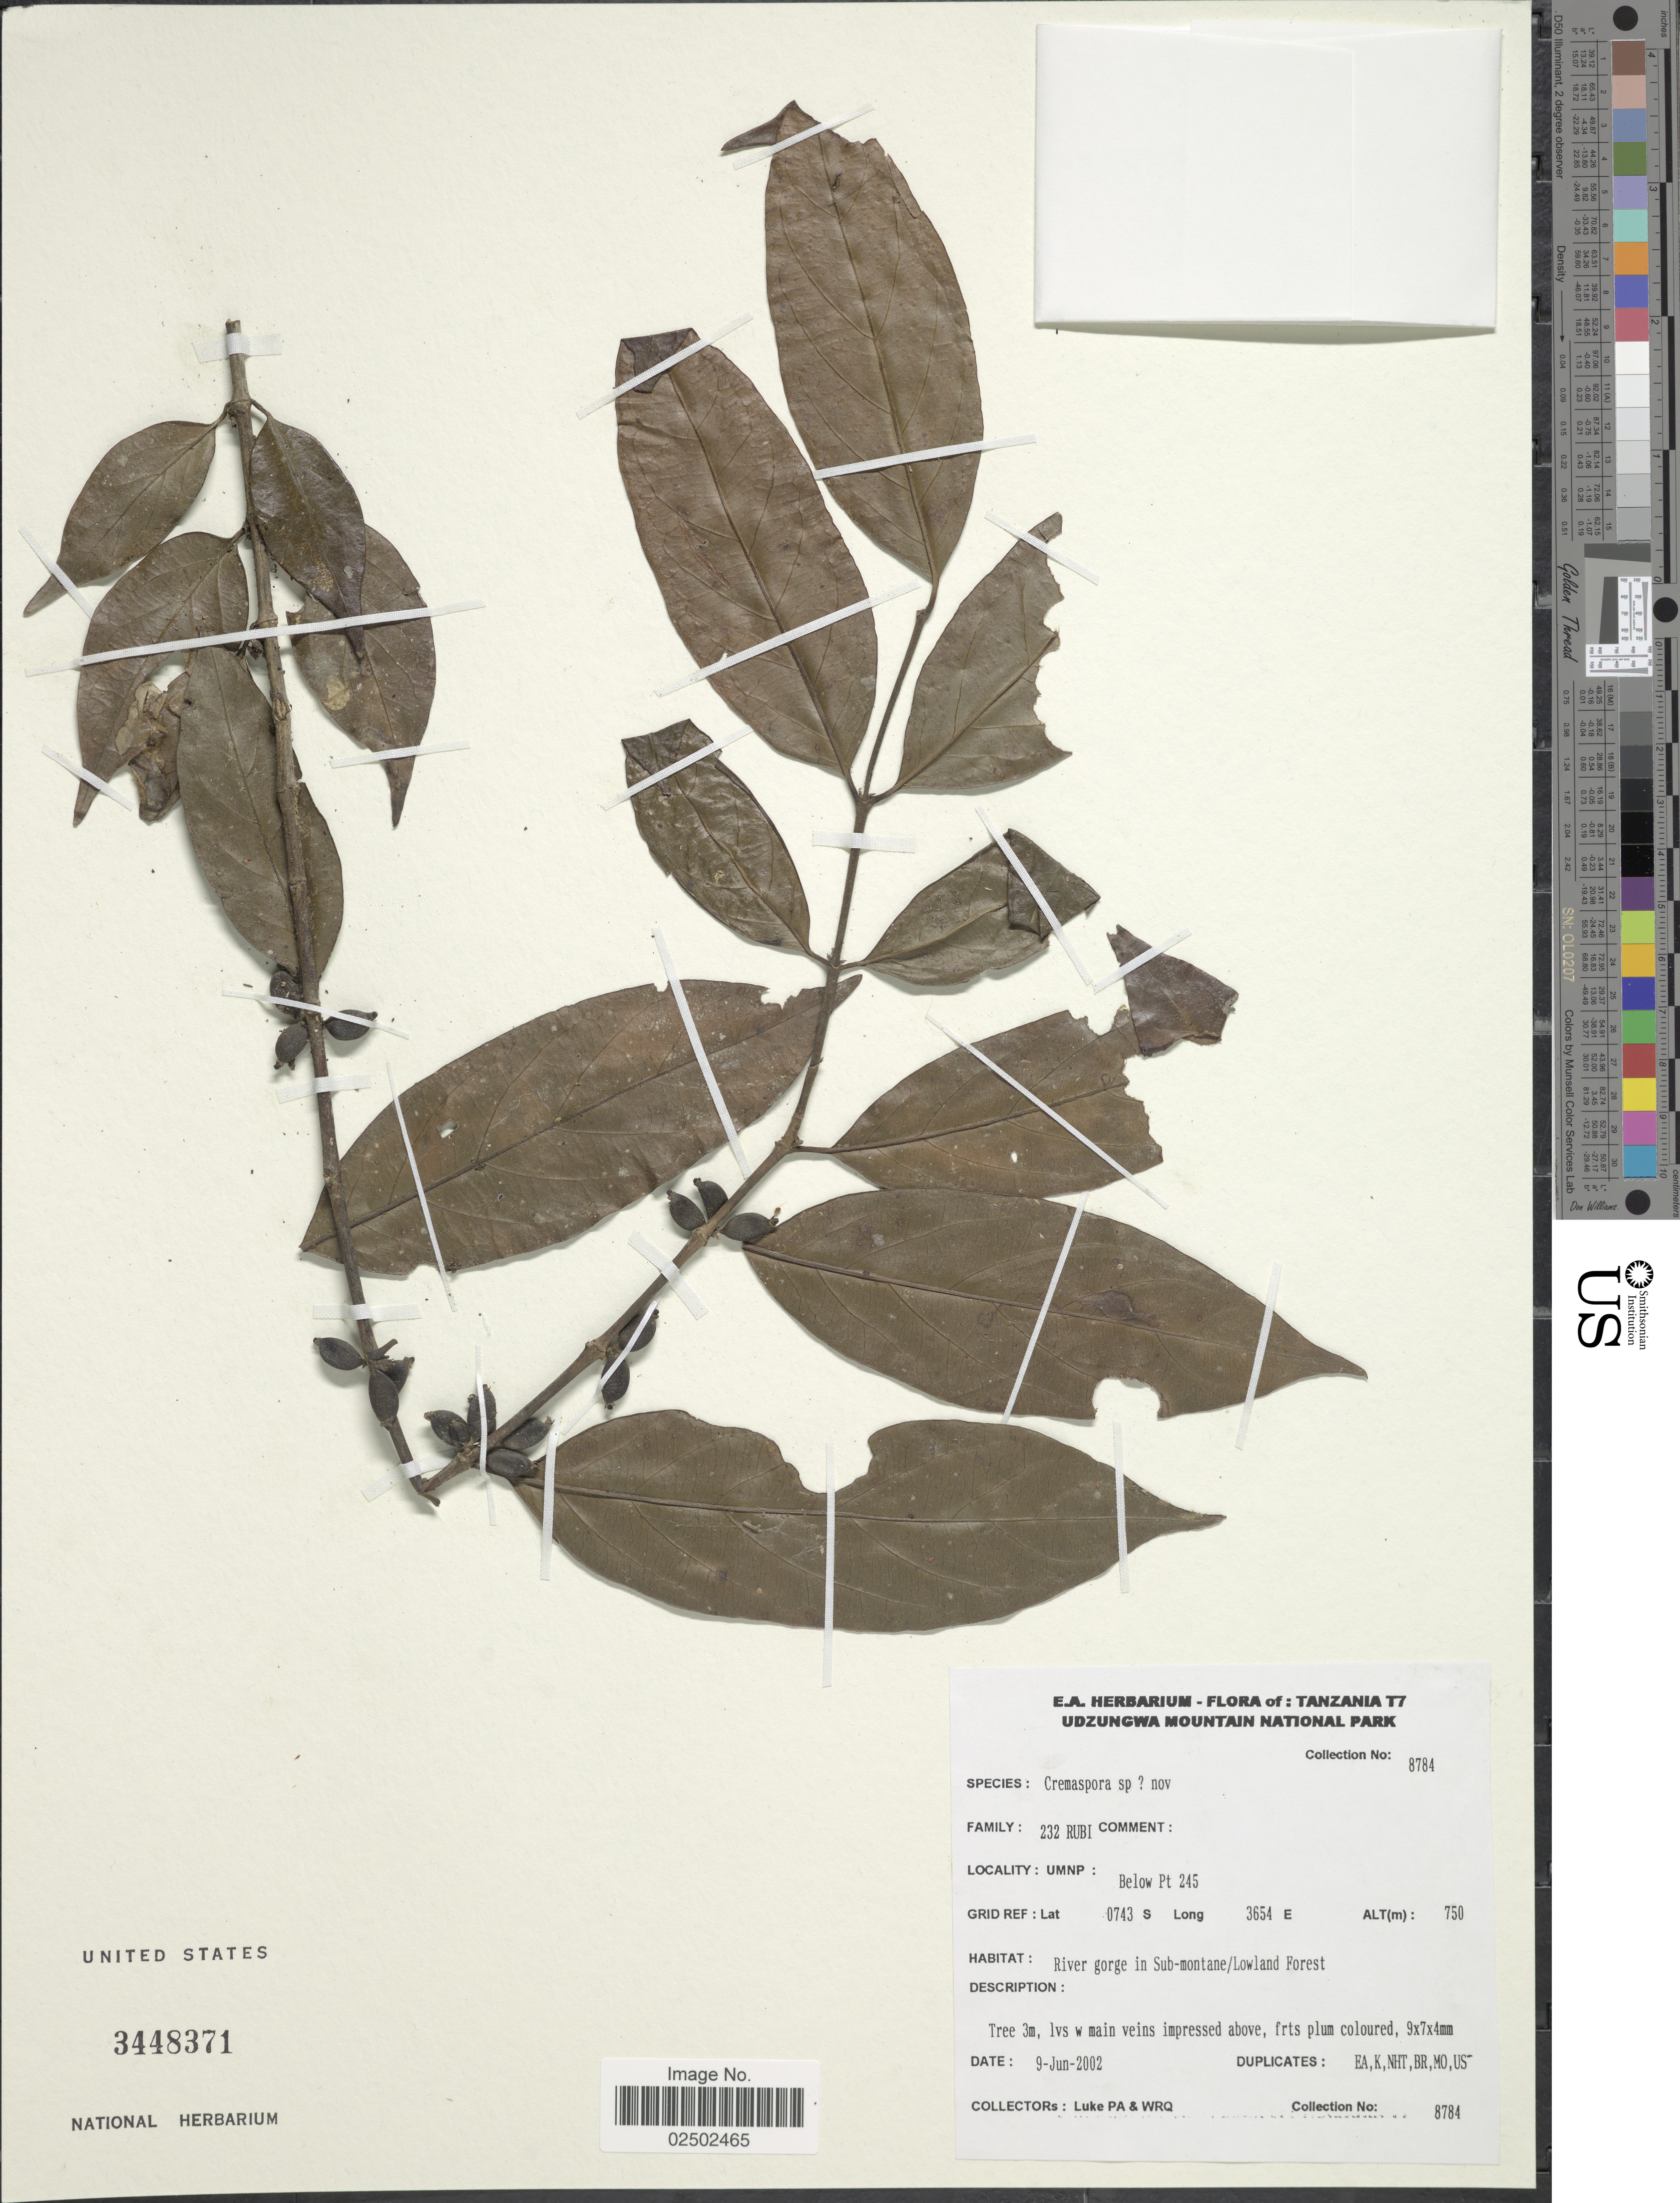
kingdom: Plantae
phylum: Tracheophyta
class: Magnoliopsida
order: Gentianales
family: Rubiaceae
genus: Cremaspora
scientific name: Cremaspora sp.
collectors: P. Luke & Q. Luke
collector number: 8784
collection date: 2002-06-09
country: Tanzania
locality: Udzungwa Mountain National Park. Below Pt 245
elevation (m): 750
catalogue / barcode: US 3448371